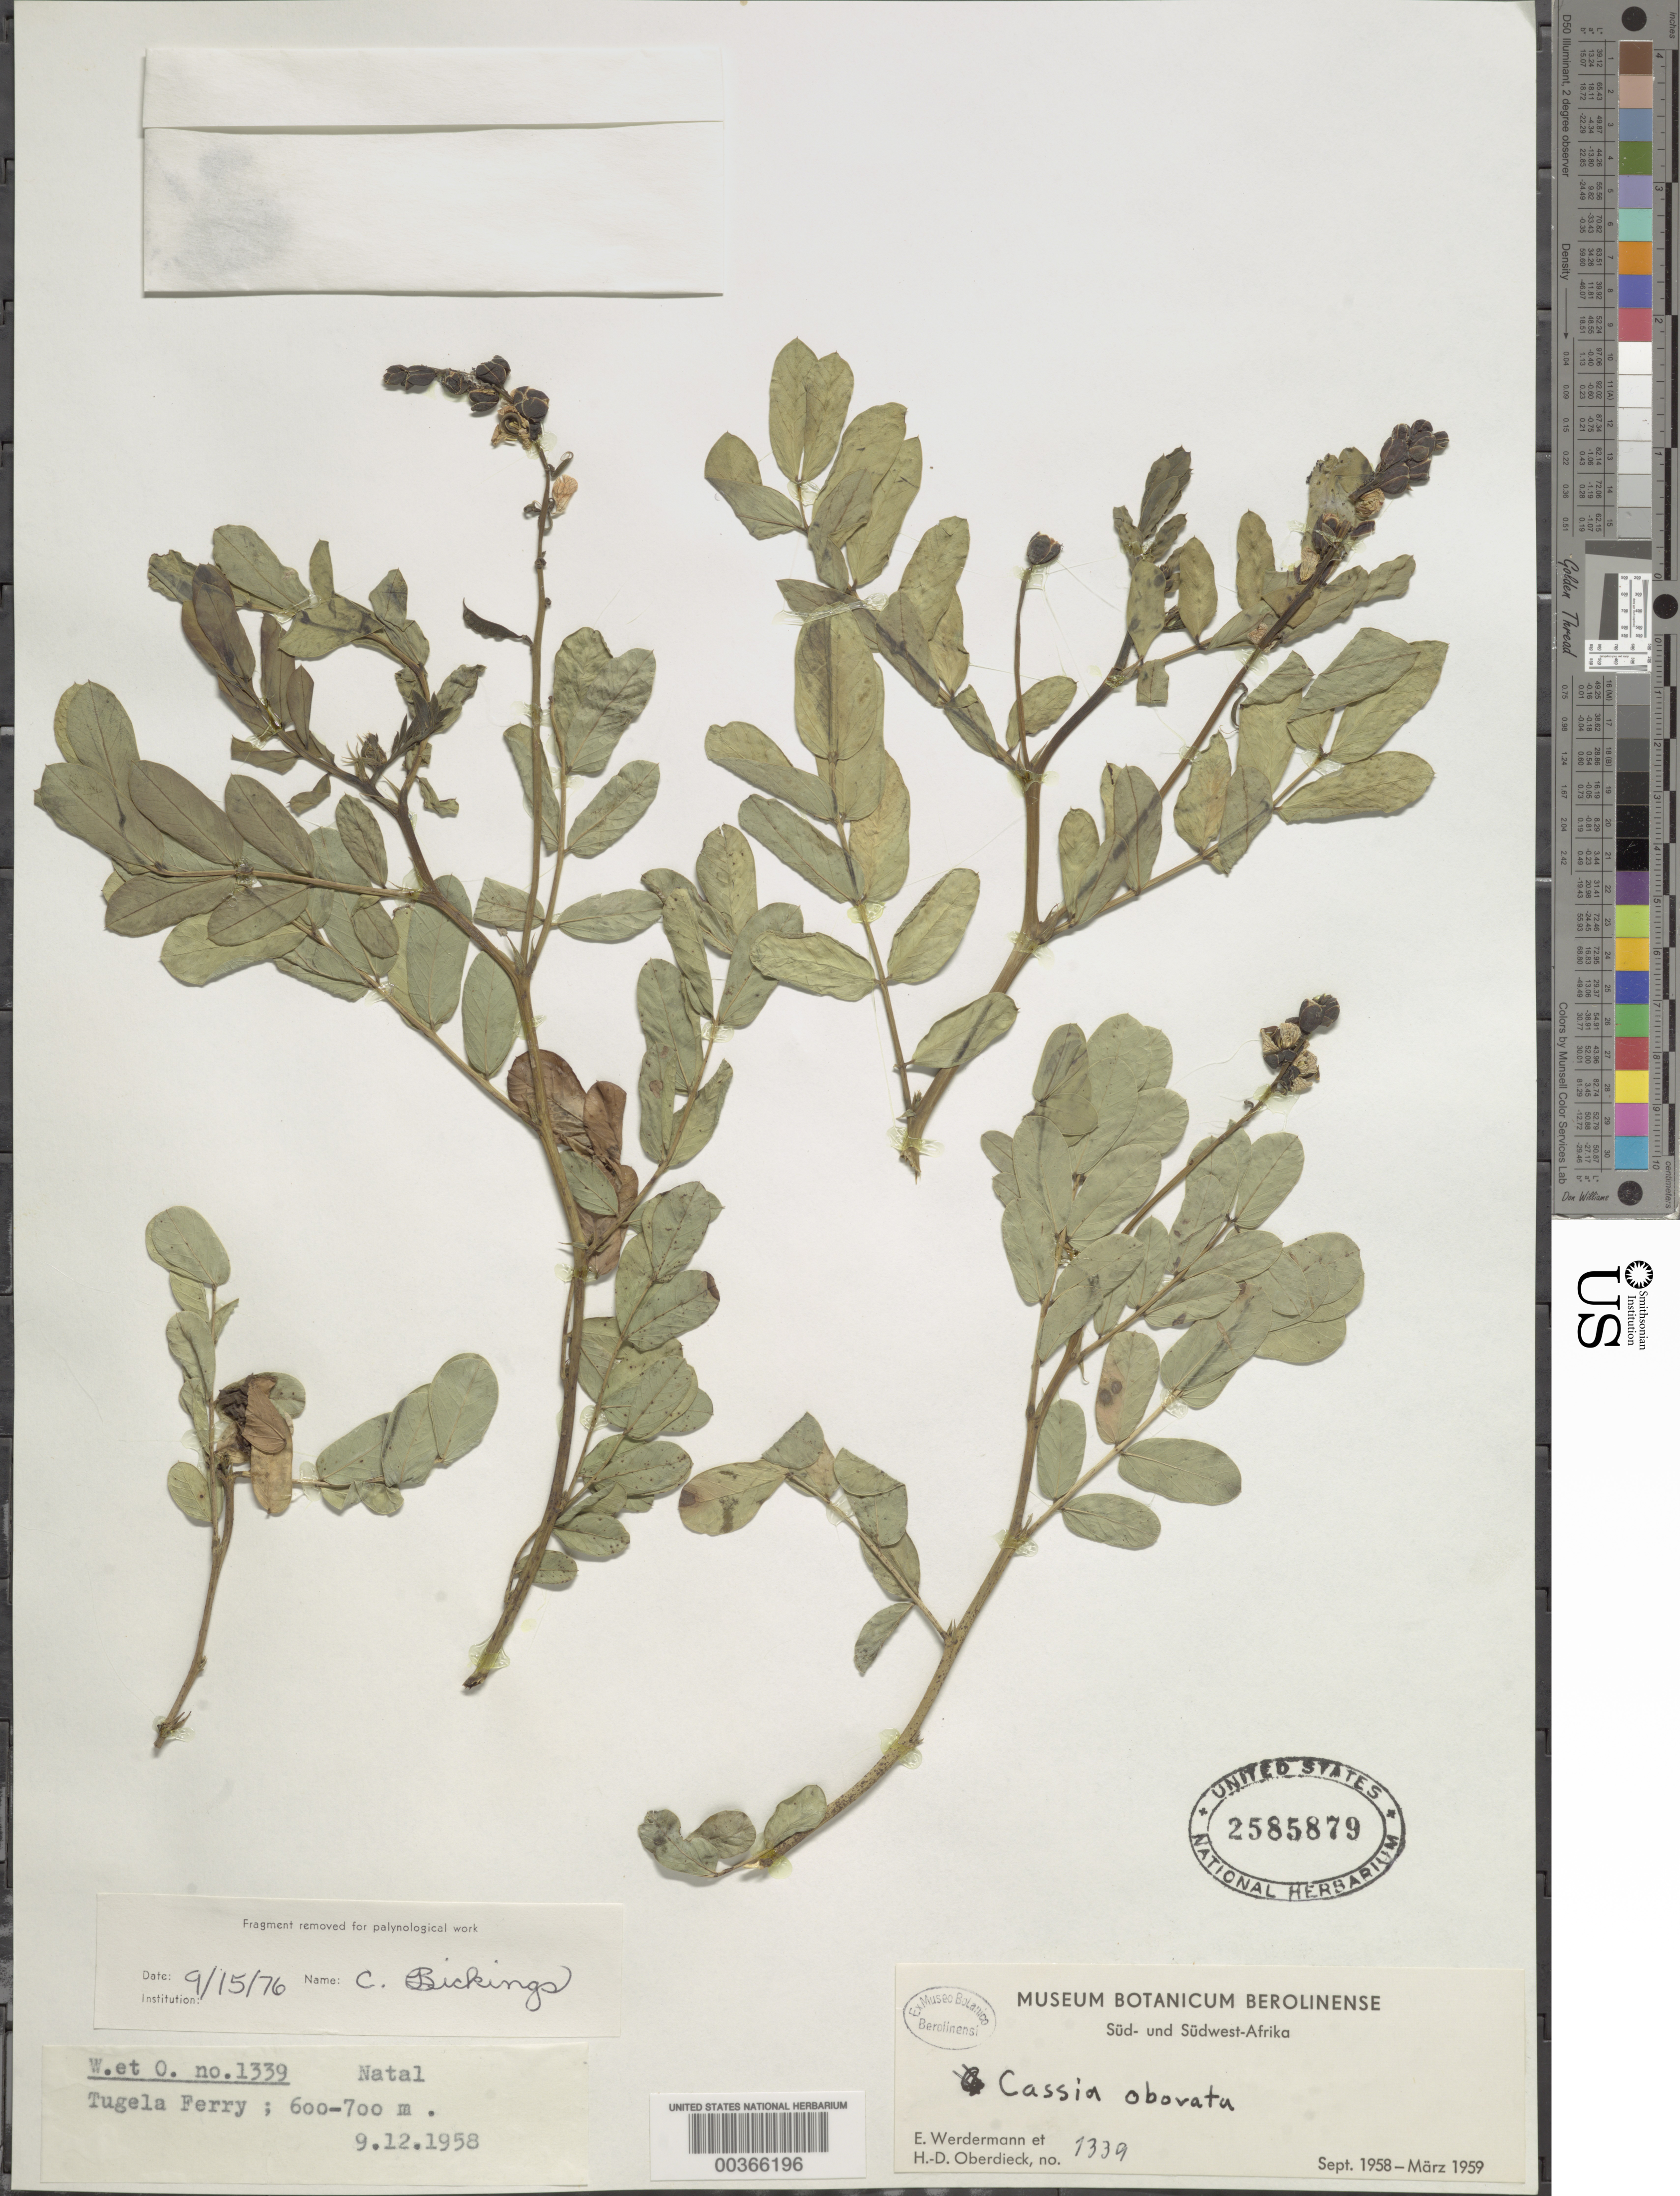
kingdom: Plantae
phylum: Tracheophyta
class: Magnoliopsida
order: Fabales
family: Fabaceae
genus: Senna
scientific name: Senna italica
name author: Mill.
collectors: E. Werdermann & H. Oberdieck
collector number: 1339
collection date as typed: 09 Dec 1958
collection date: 1958-12-09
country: South Africa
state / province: KwaZulu-Natal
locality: Tugela ferry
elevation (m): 600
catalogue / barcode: US 2585879